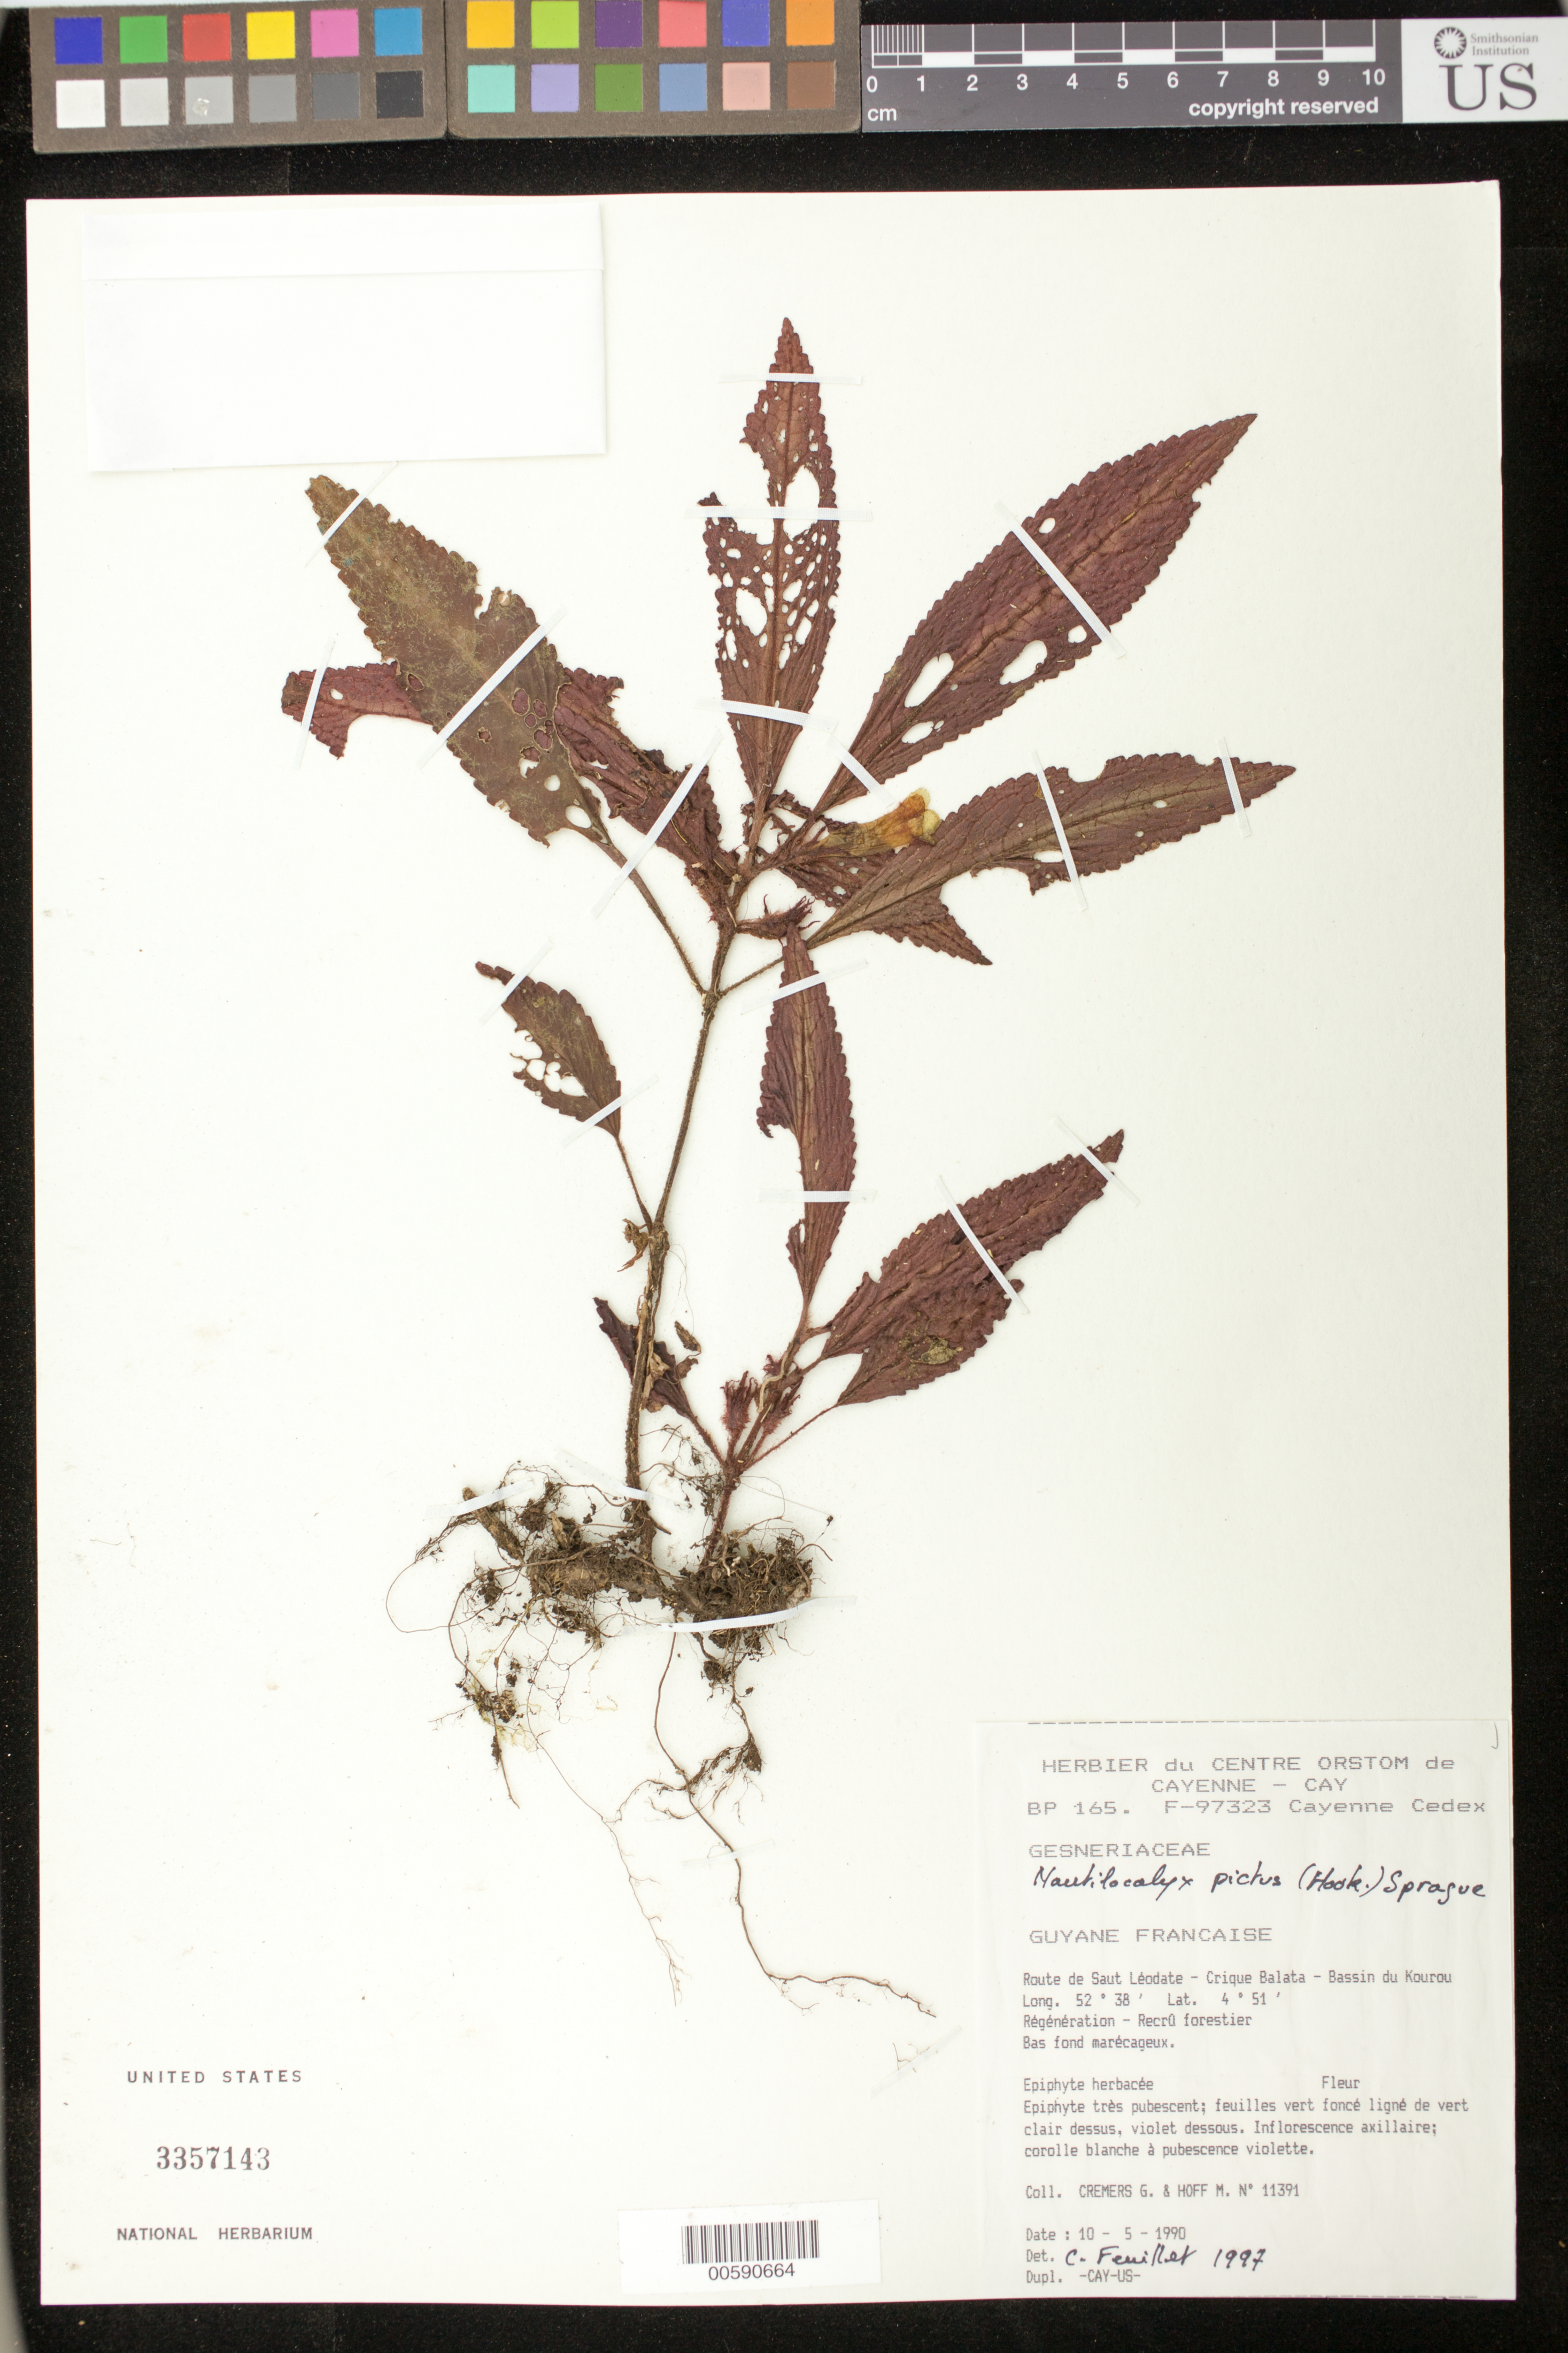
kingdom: Plantae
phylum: Tracheophyta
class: Magnoliopsida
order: Lamiales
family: Gesneriaceae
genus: Nautilocalyx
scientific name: Nautilocalyx pictus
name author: (Hook.) Sprague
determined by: Skog, Laurence E.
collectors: G. Cremers & M. Hoff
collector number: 11391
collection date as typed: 10 May 1990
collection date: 1990-05-10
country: French Guiana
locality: Route de Saut Léodate; Crique Balata, bassin du Kourou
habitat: Régénération, recrú forestier, bas fond marécageux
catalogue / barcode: US 3357143